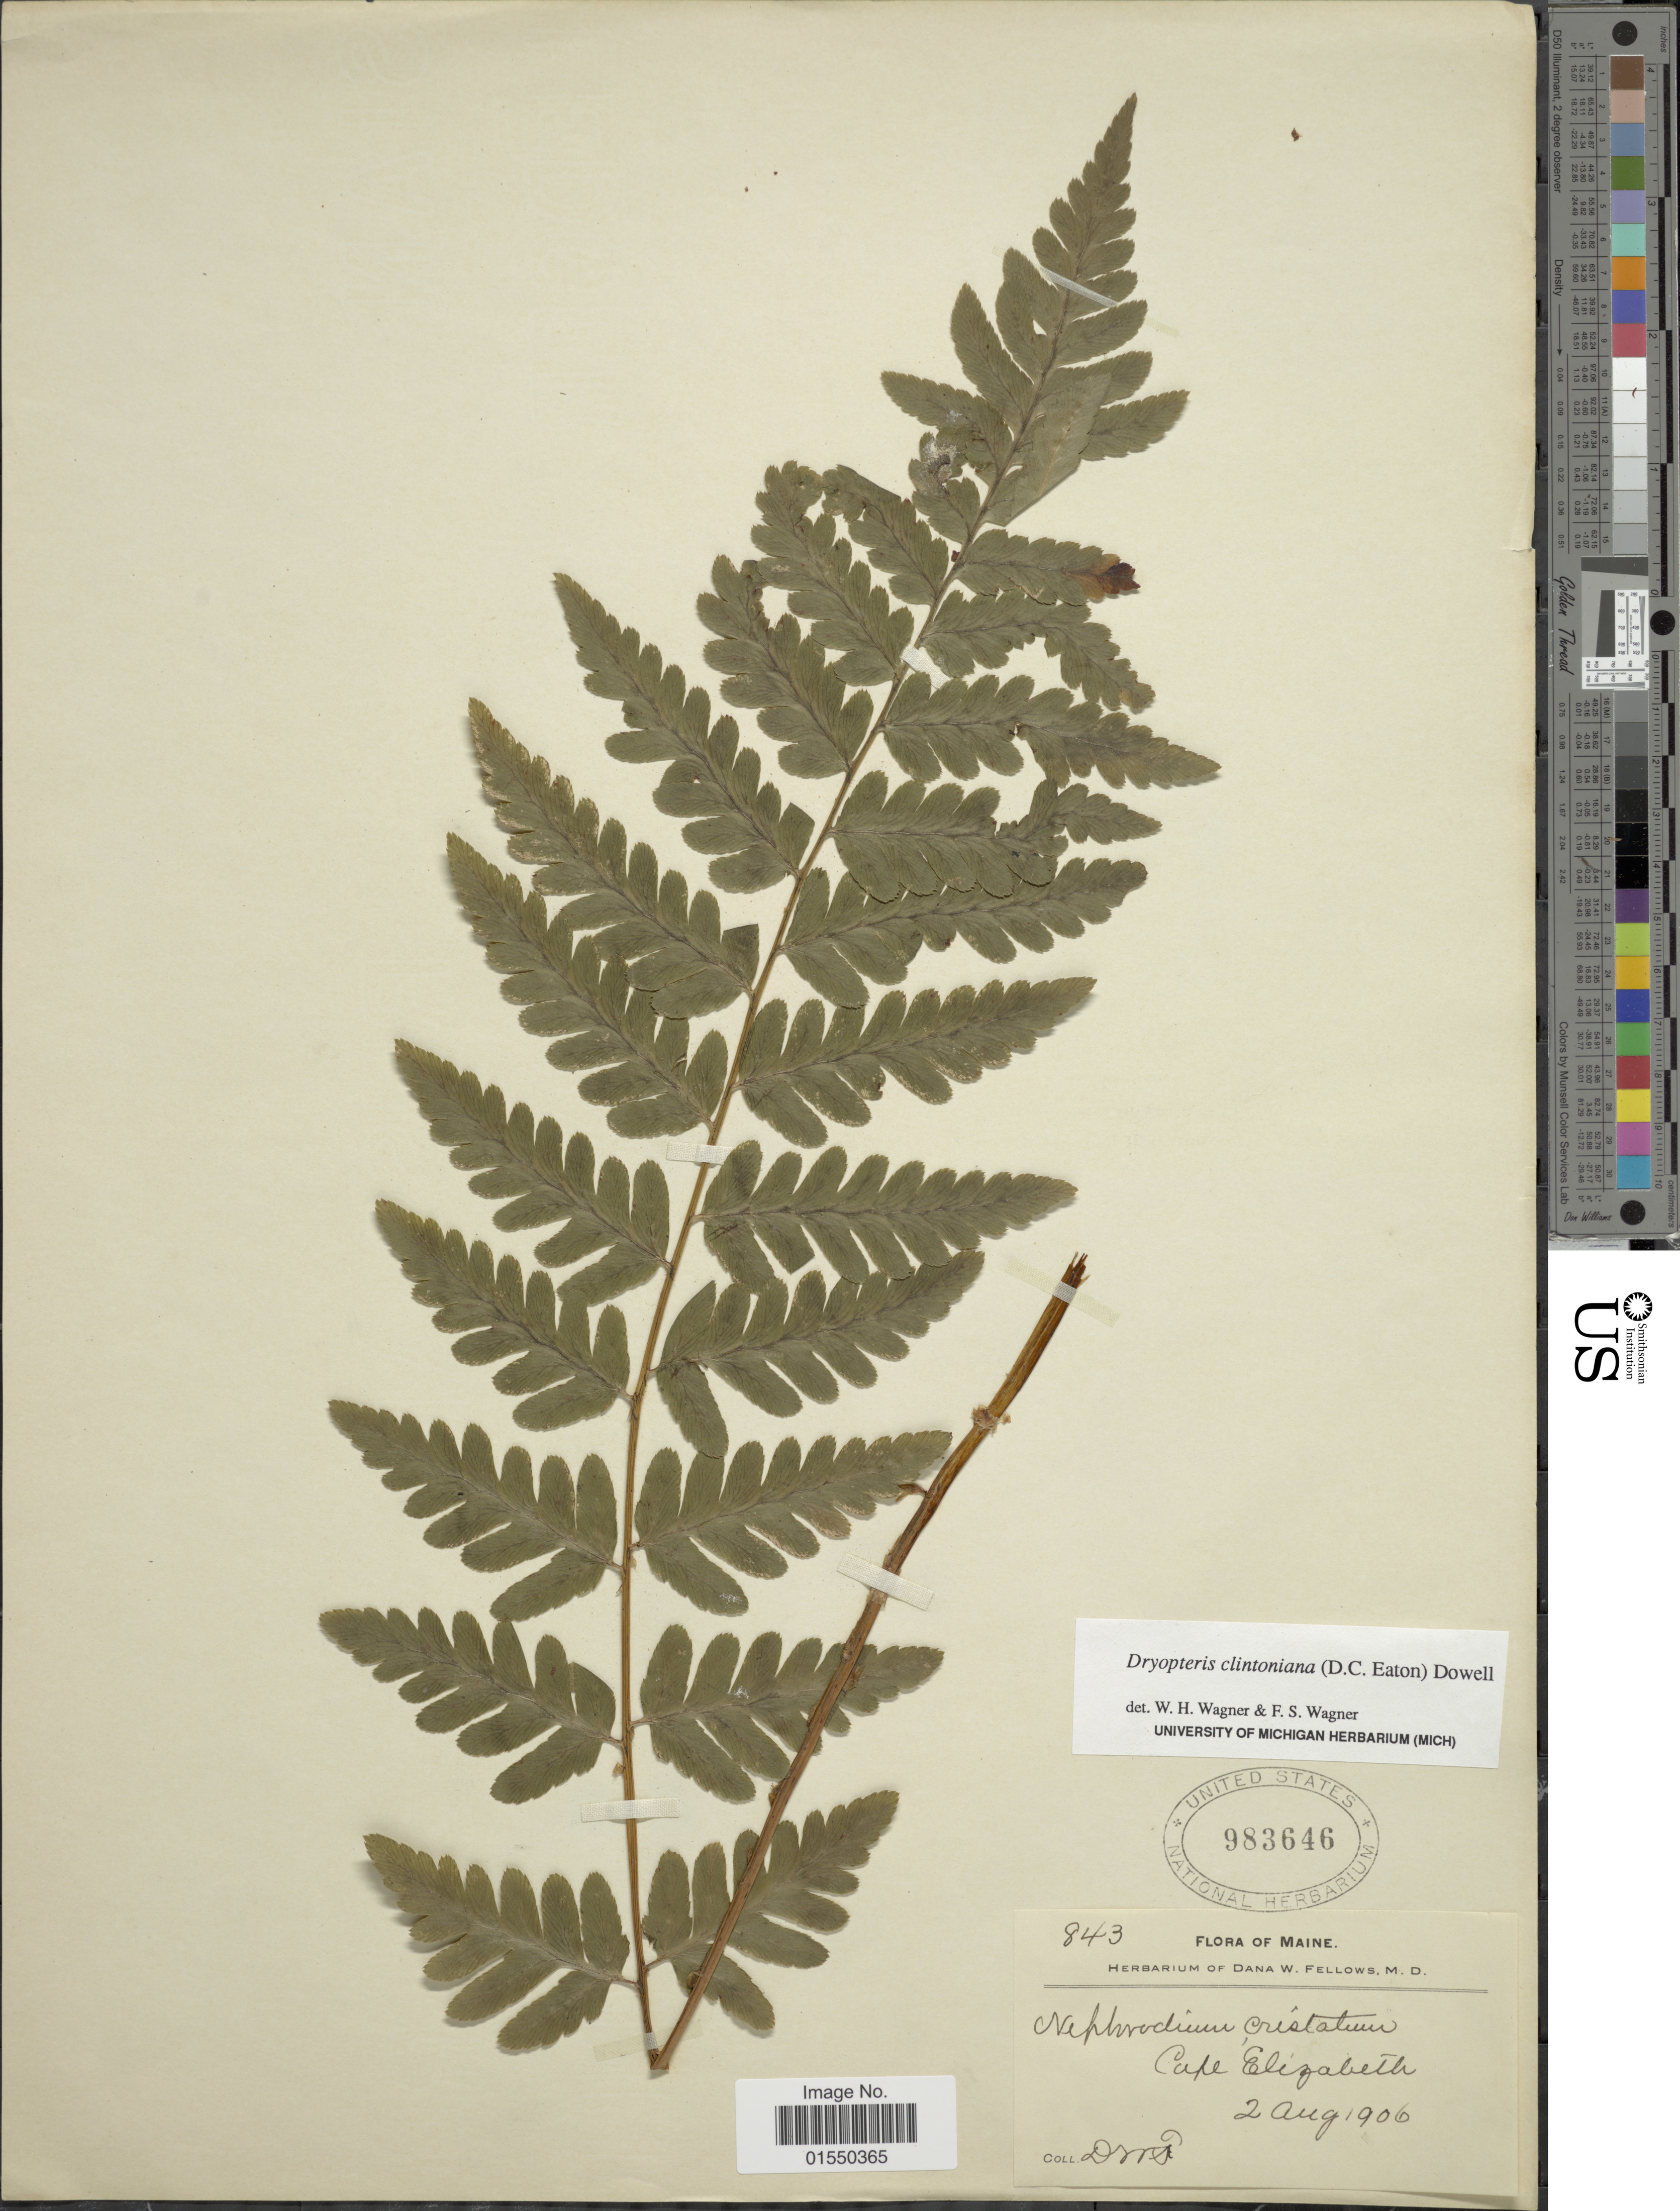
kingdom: Plantae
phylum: Tracheophyta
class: Polypodiopsida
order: Polypodiales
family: Dryopteridaceae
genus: Dryopteris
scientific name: Dryopteris clintoniana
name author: (D.C. Eaton) Dowell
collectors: D. W. Fellows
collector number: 843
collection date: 1906-08-02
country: United States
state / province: Maine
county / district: Cumberland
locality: Cape Elizabeth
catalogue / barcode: US 983646